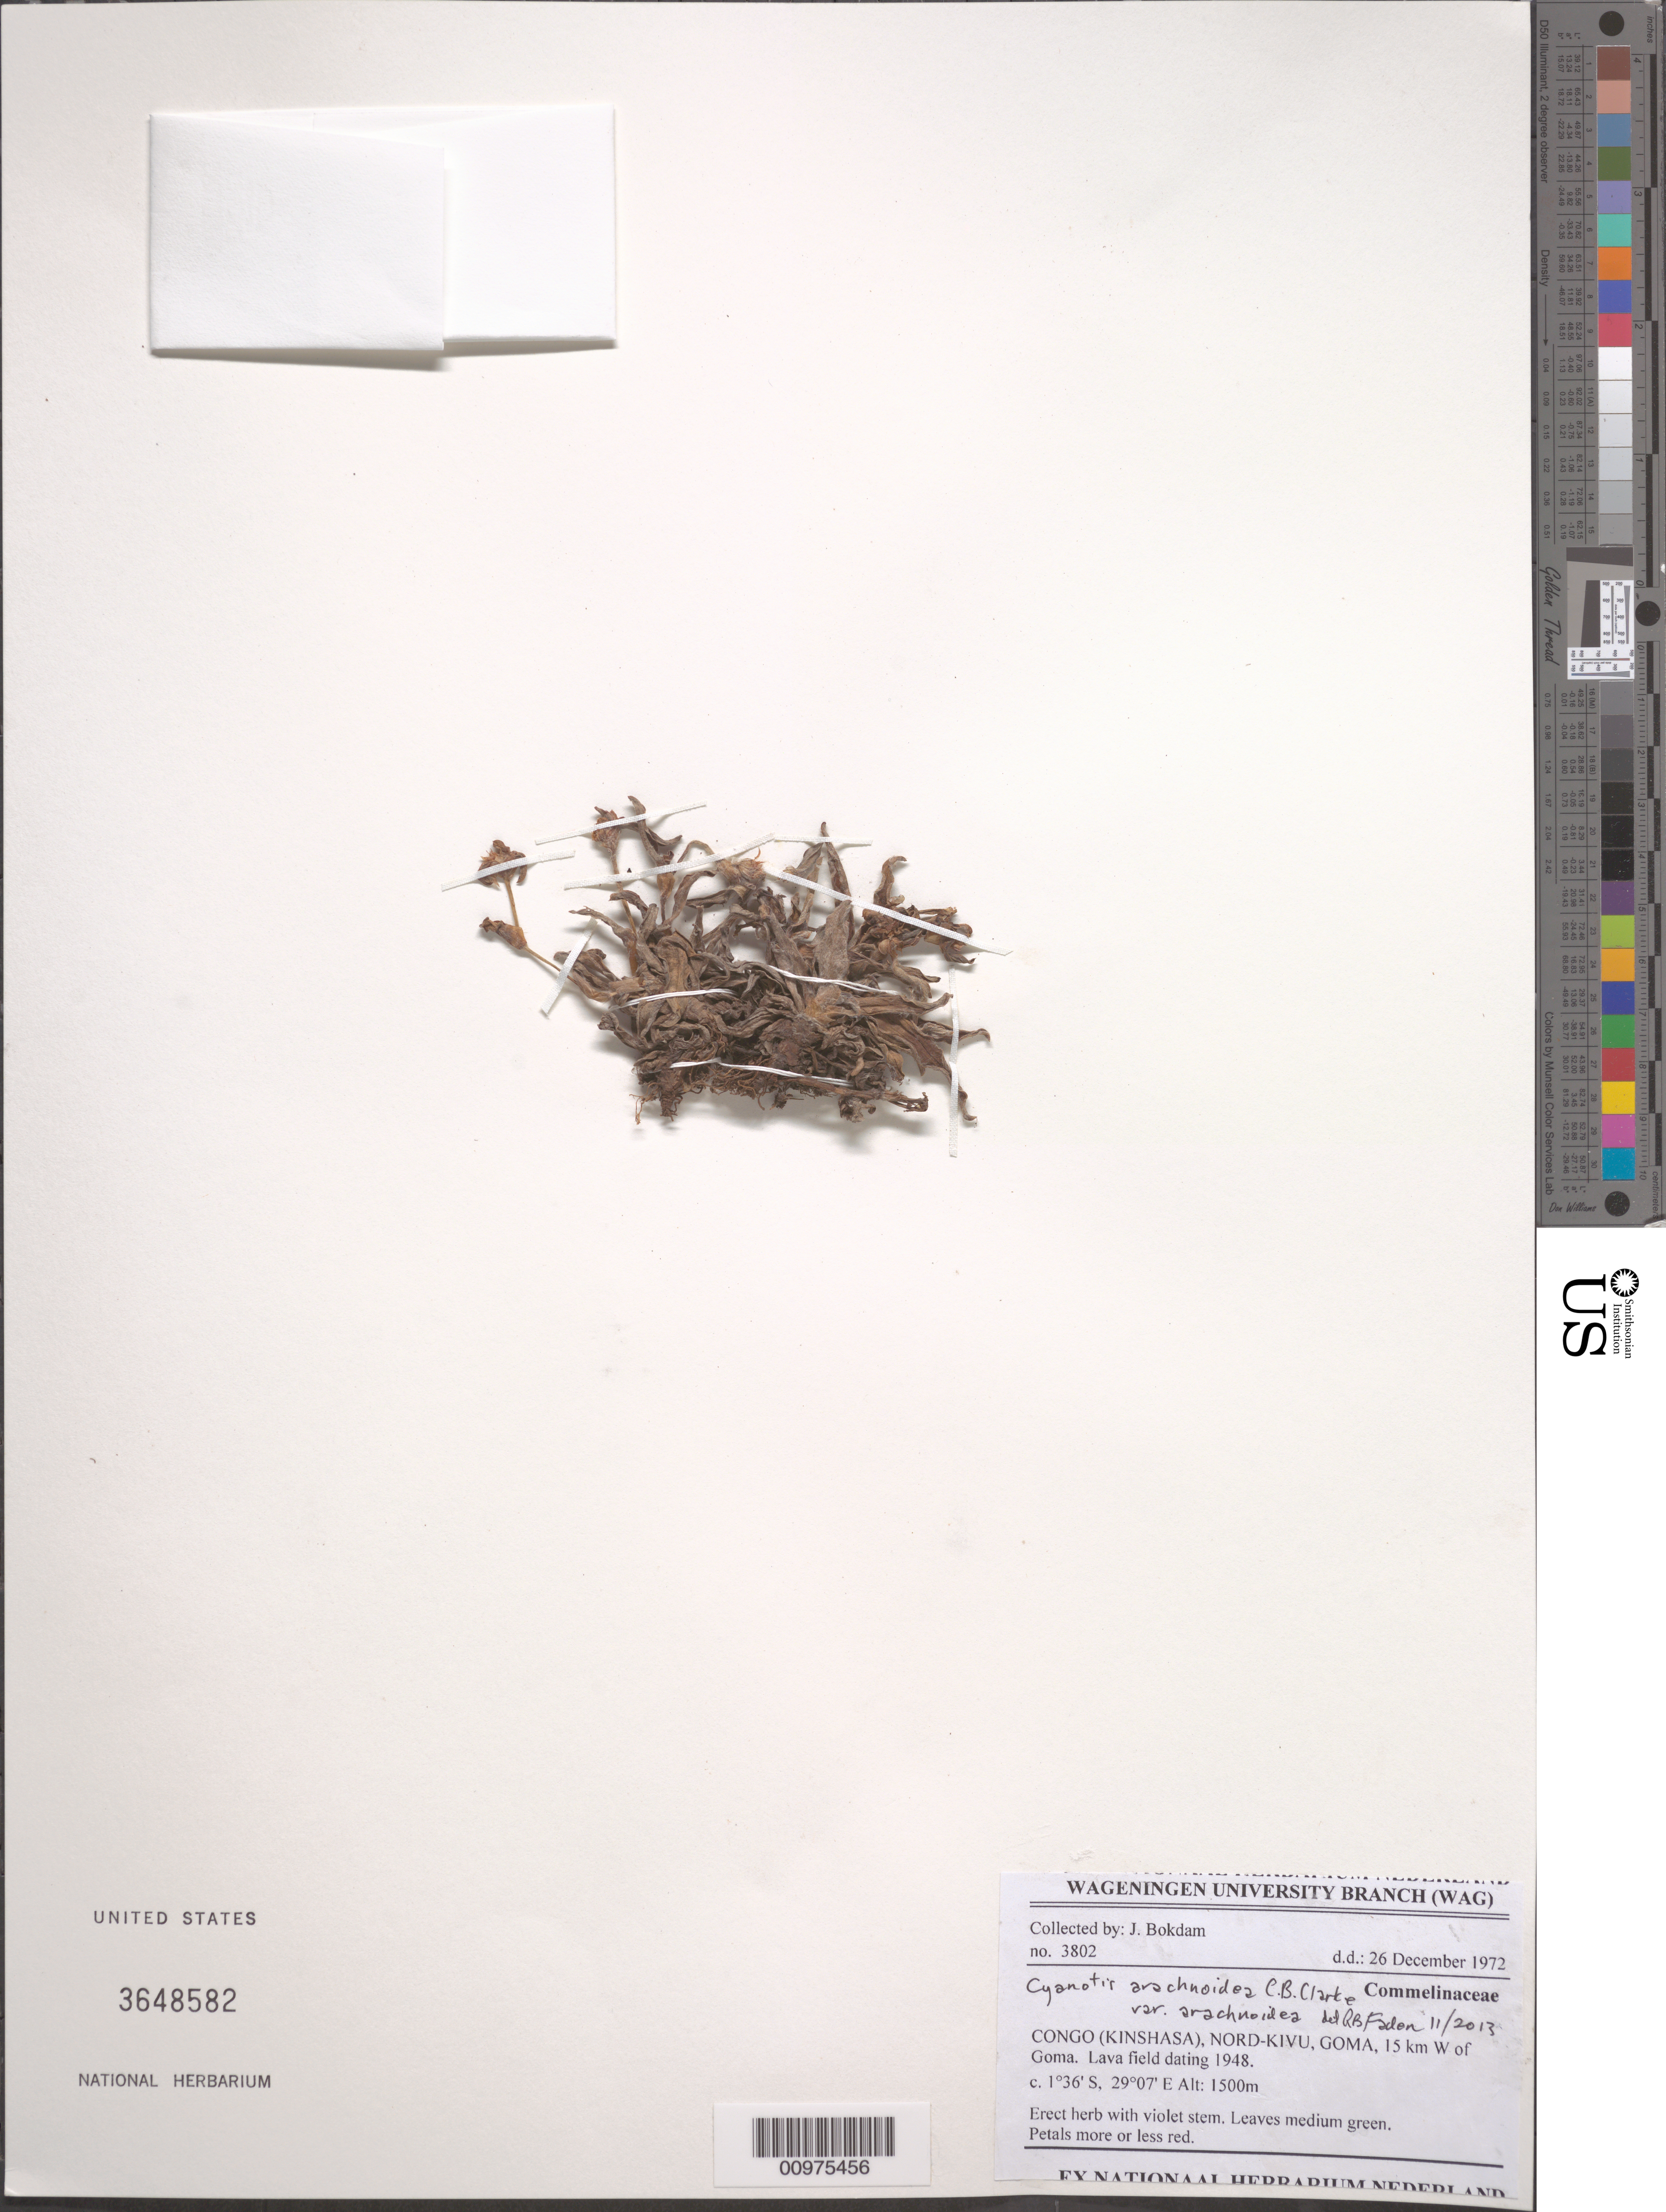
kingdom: Plantae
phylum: Tracheophyta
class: Liliopsida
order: Commelinales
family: Commelinaceae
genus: Cyanotis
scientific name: Cyanotis arachnoidea var. arachnoidea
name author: C.B. Clarke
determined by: Faden, Robert B., (US), Smithsonian Institution - National Museum of Natural History (UNITED STATES)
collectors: J. Bokdam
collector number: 3802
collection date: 1972-12-26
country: Congo, Democratic Republic of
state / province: Nord-Kivu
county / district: Goma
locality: Kinshasa. 15 km W of Goma.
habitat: Lava field dating 1948.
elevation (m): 1500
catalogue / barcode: US 3648582